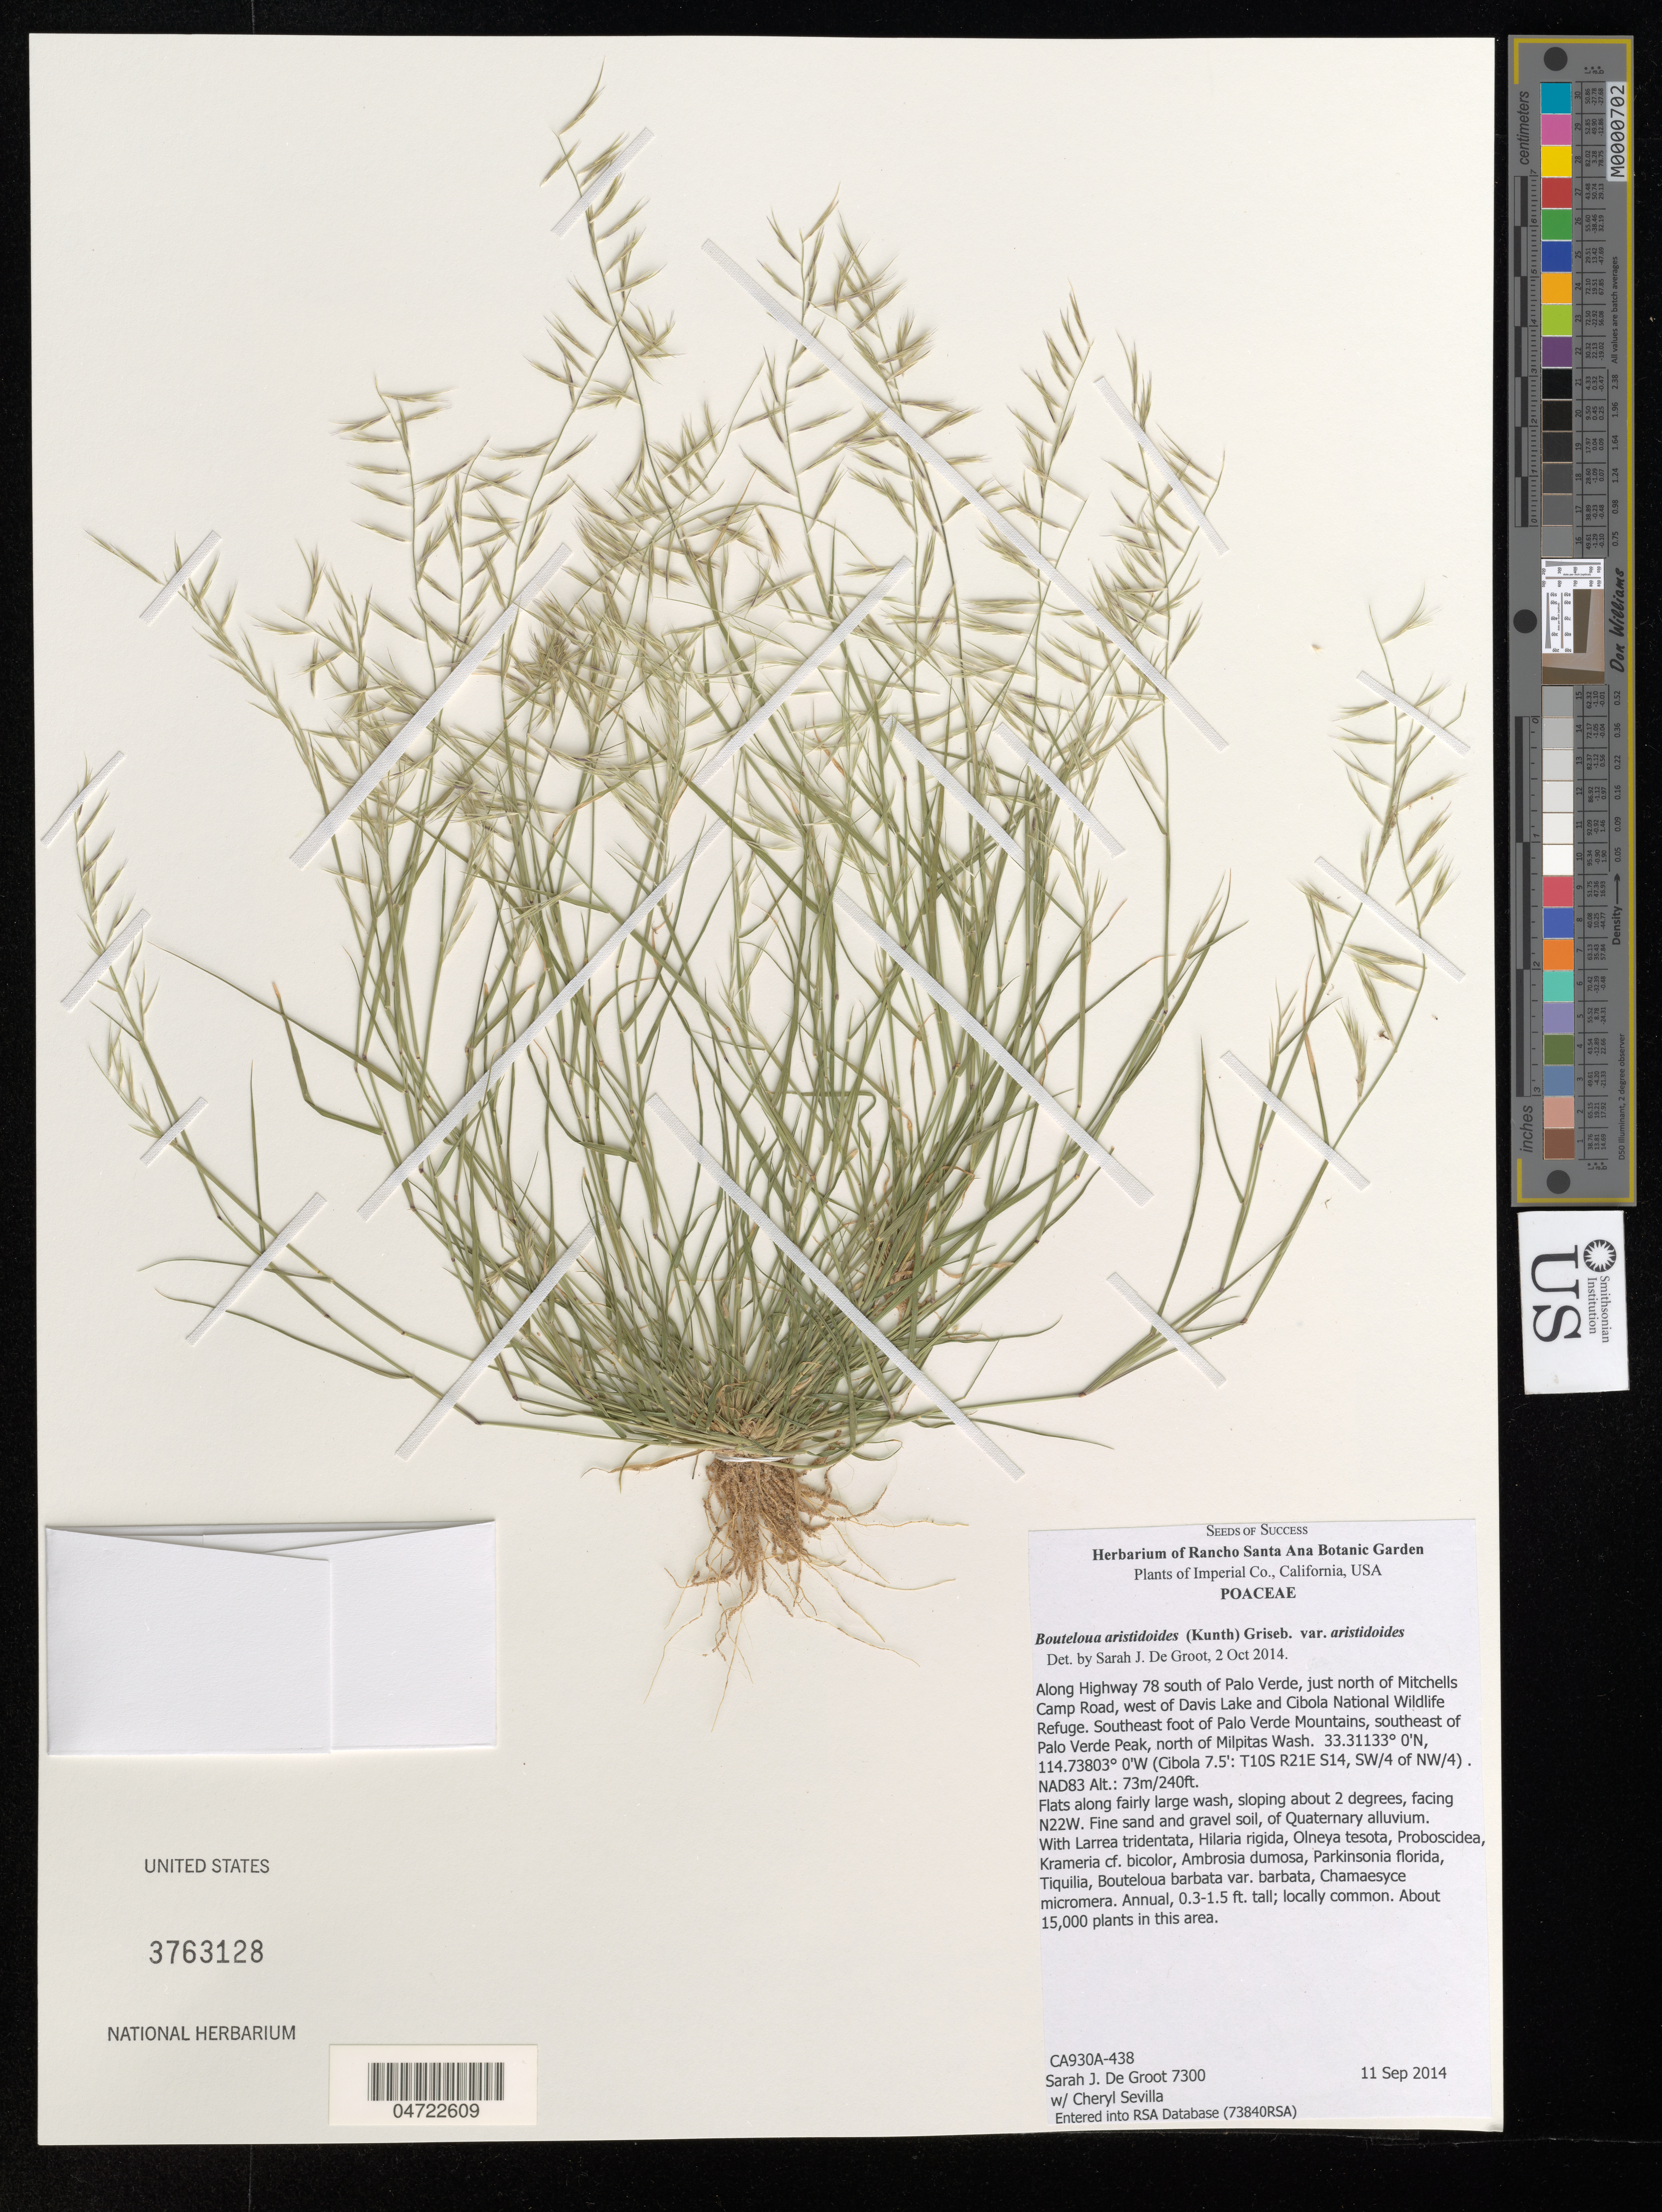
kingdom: Plantae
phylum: Tracheophyta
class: Liliopsida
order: Poales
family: Poaceae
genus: Bouteloua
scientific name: Bouteloua aristidoides var. aristidoides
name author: (Kunth) Griseb.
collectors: S. De Groot & C. Sevilla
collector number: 7300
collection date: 2014-09-11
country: United States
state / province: California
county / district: Imperial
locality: Imperial Co. Along Highway 78 south of Palo Verde, just north of Mitchells Camp Road, west of Davis Lake and Cibola National Wildlife Refuge. Southeast foot of Palo Verde Mountains, southeast of Palo Verde Peak, north of Milpitas Wash. (Cibola 7.5': T10S R21E S14, SW/4 of NW/4) NAD83.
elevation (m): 73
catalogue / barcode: US 3763128